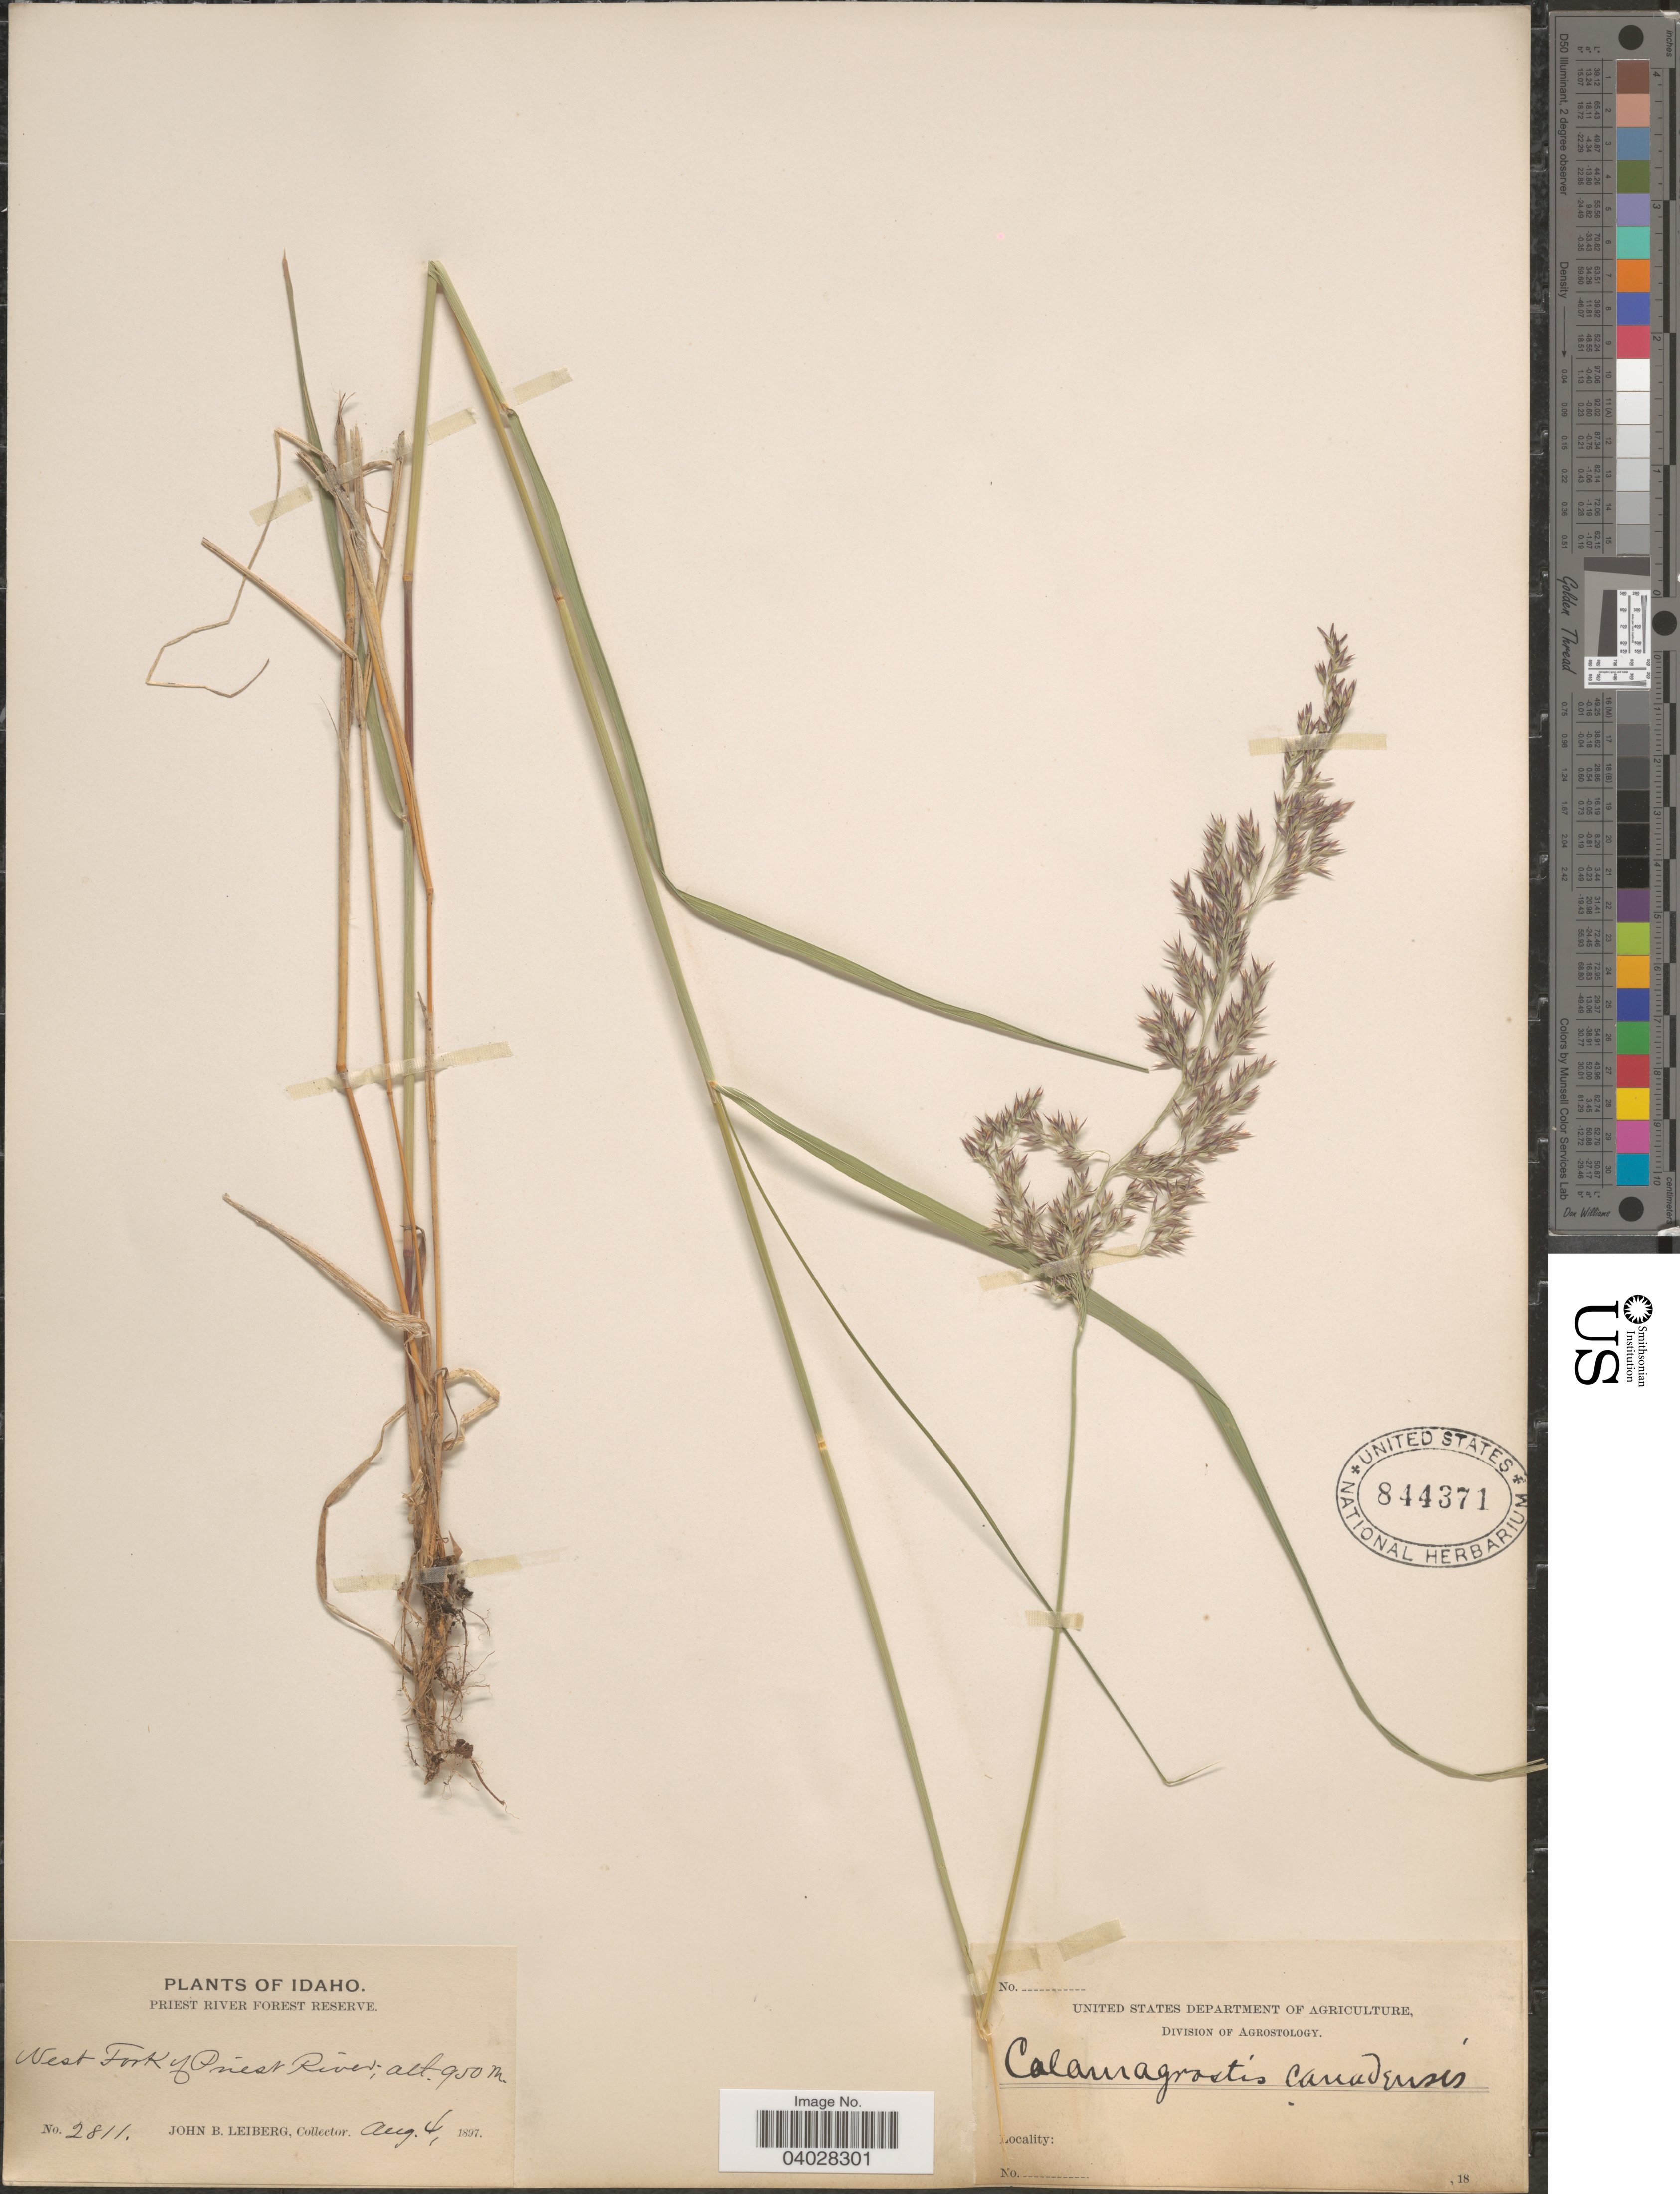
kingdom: Plantae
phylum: Tracheophyta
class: Liliopsida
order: Poales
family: Poaceae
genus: Calamagrostis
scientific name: Calamagrostis canadensis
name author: (Michx.) P. Beauv.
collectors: J. B. Leiberg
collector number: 2811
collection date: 1897-08-04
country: United States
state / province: Idaho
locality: Priest River Forest Reserve. West Fork of Priest River.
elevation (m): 950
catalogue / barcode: US 844371